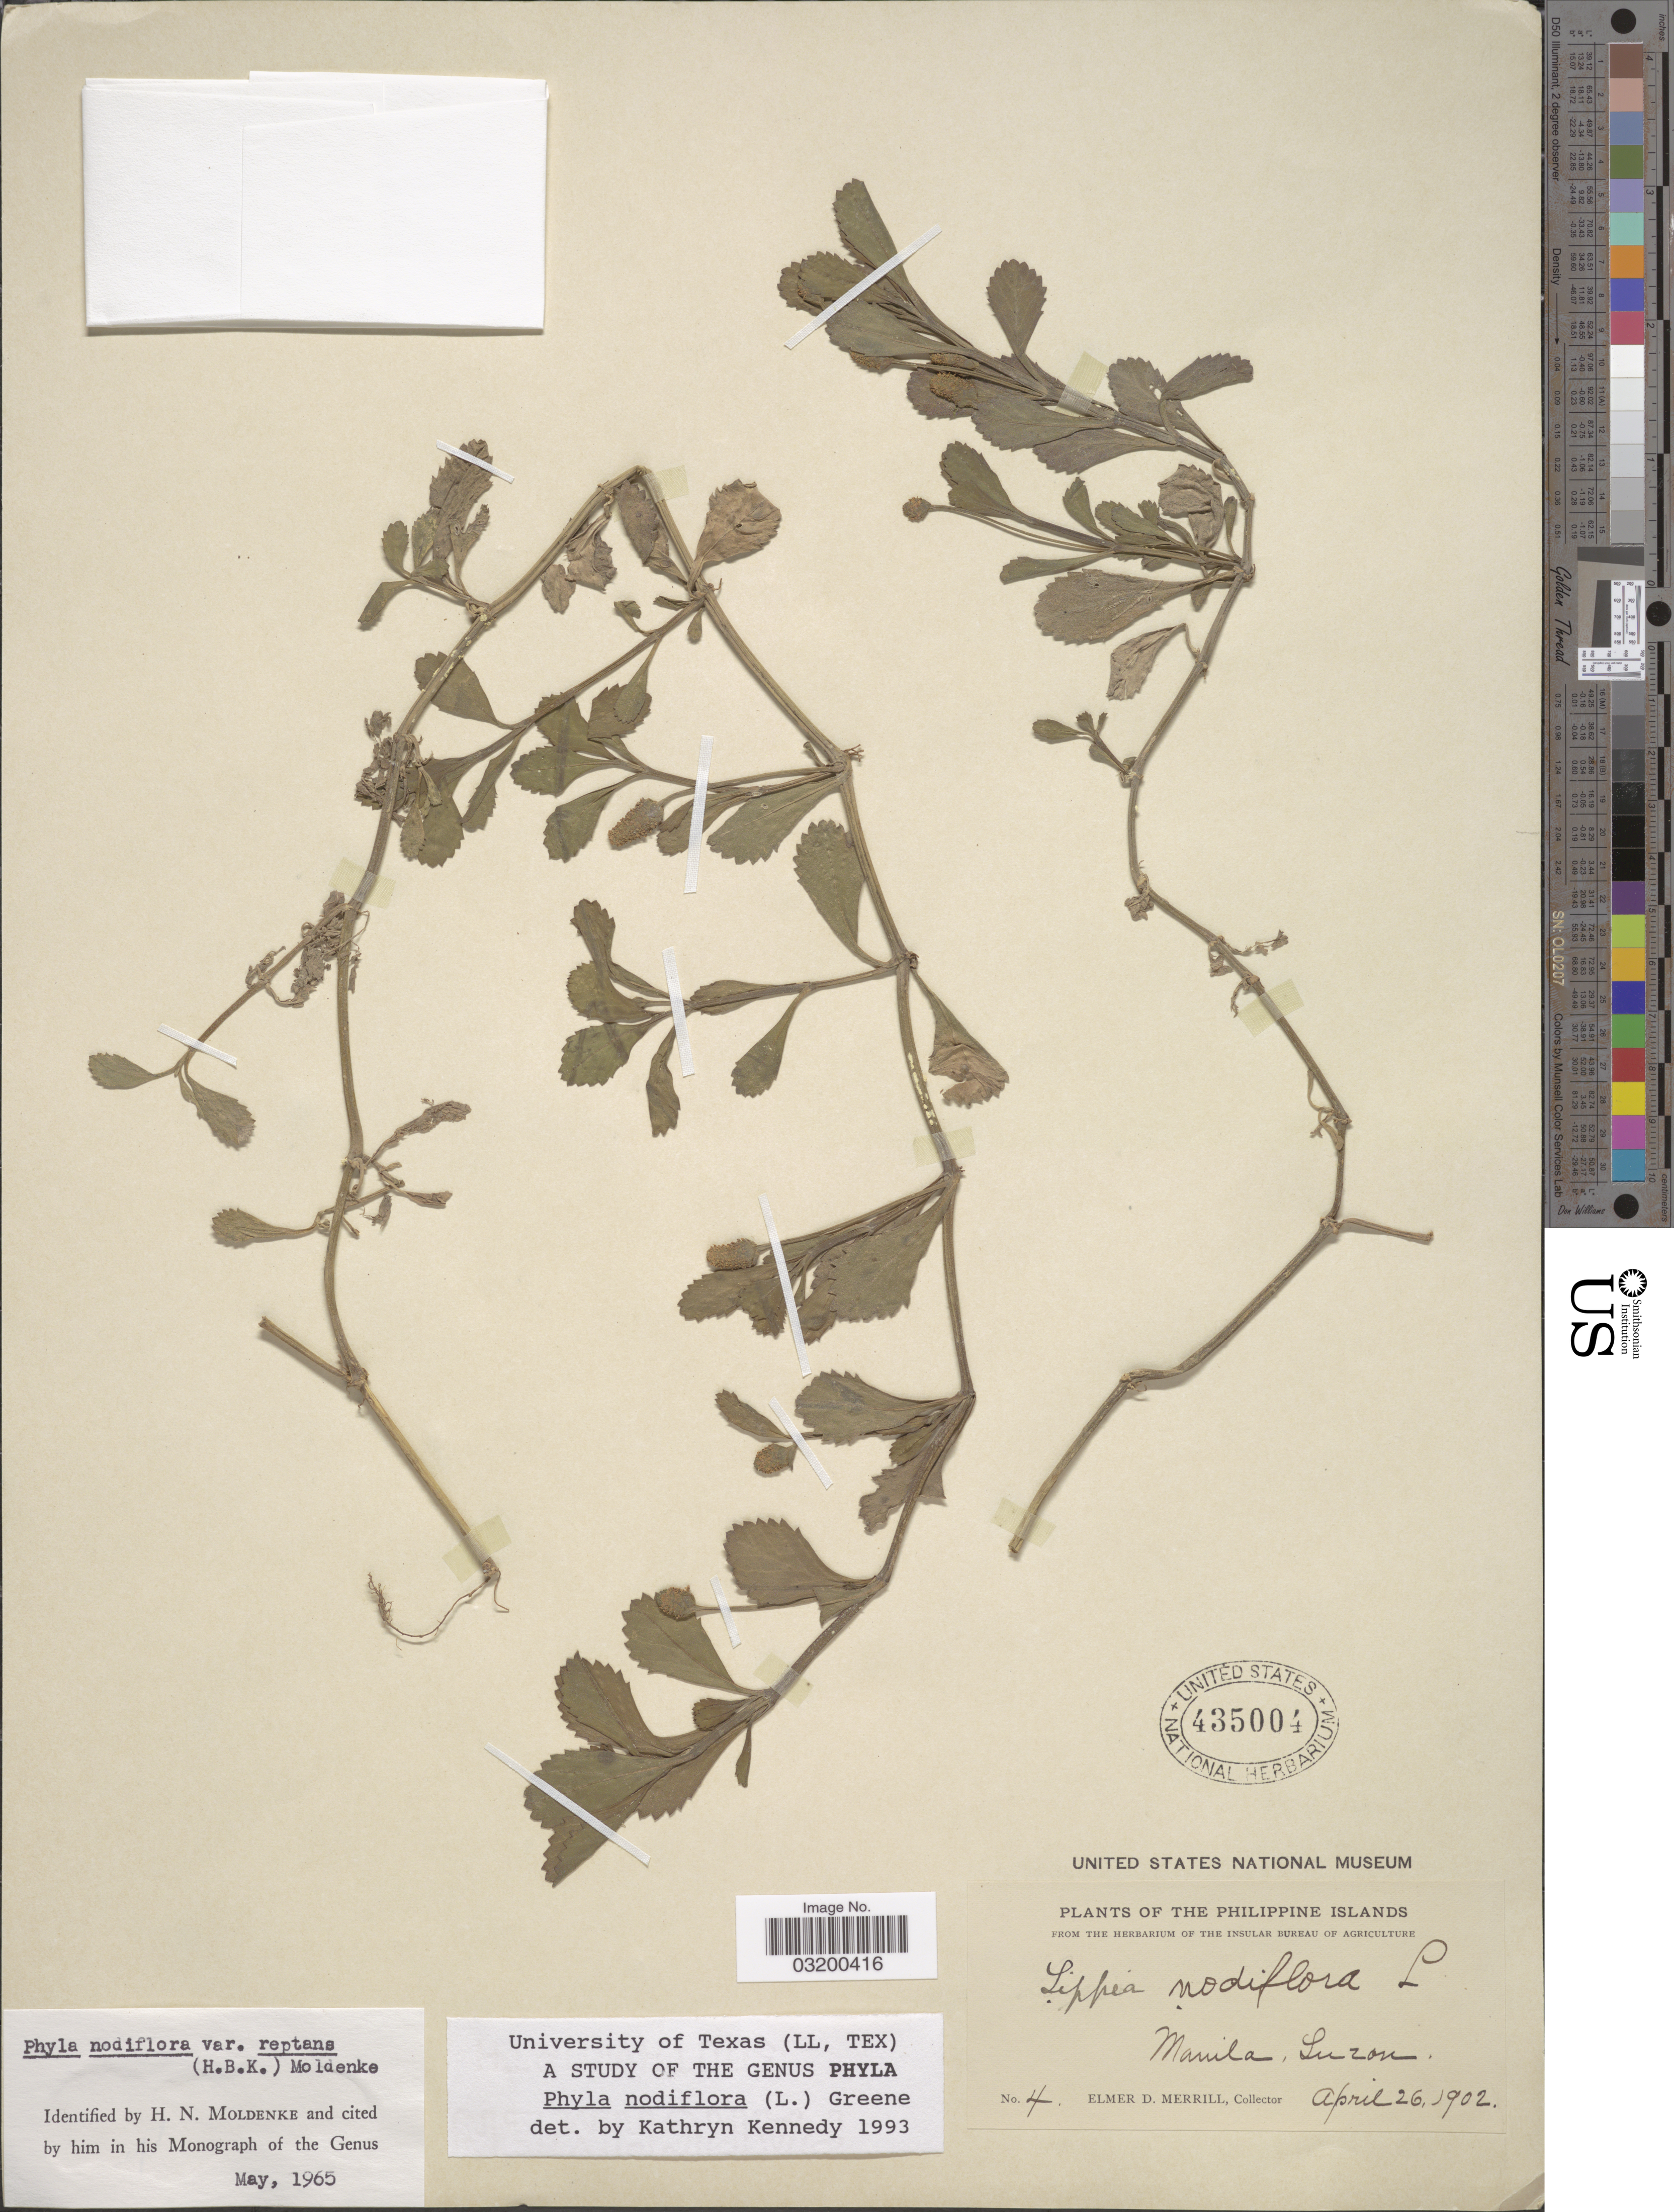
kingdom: Plantae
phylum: Tracheophyta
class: Magnoliopsida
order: Lamiales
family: Verbenaceae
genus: Phyla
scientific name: Phyla nodiflora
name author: (L.) Greene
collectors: E. D. Merrill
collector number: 4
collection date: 1902-04-26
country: Philippines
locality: Manila, Luzon.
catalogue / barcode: US 435004